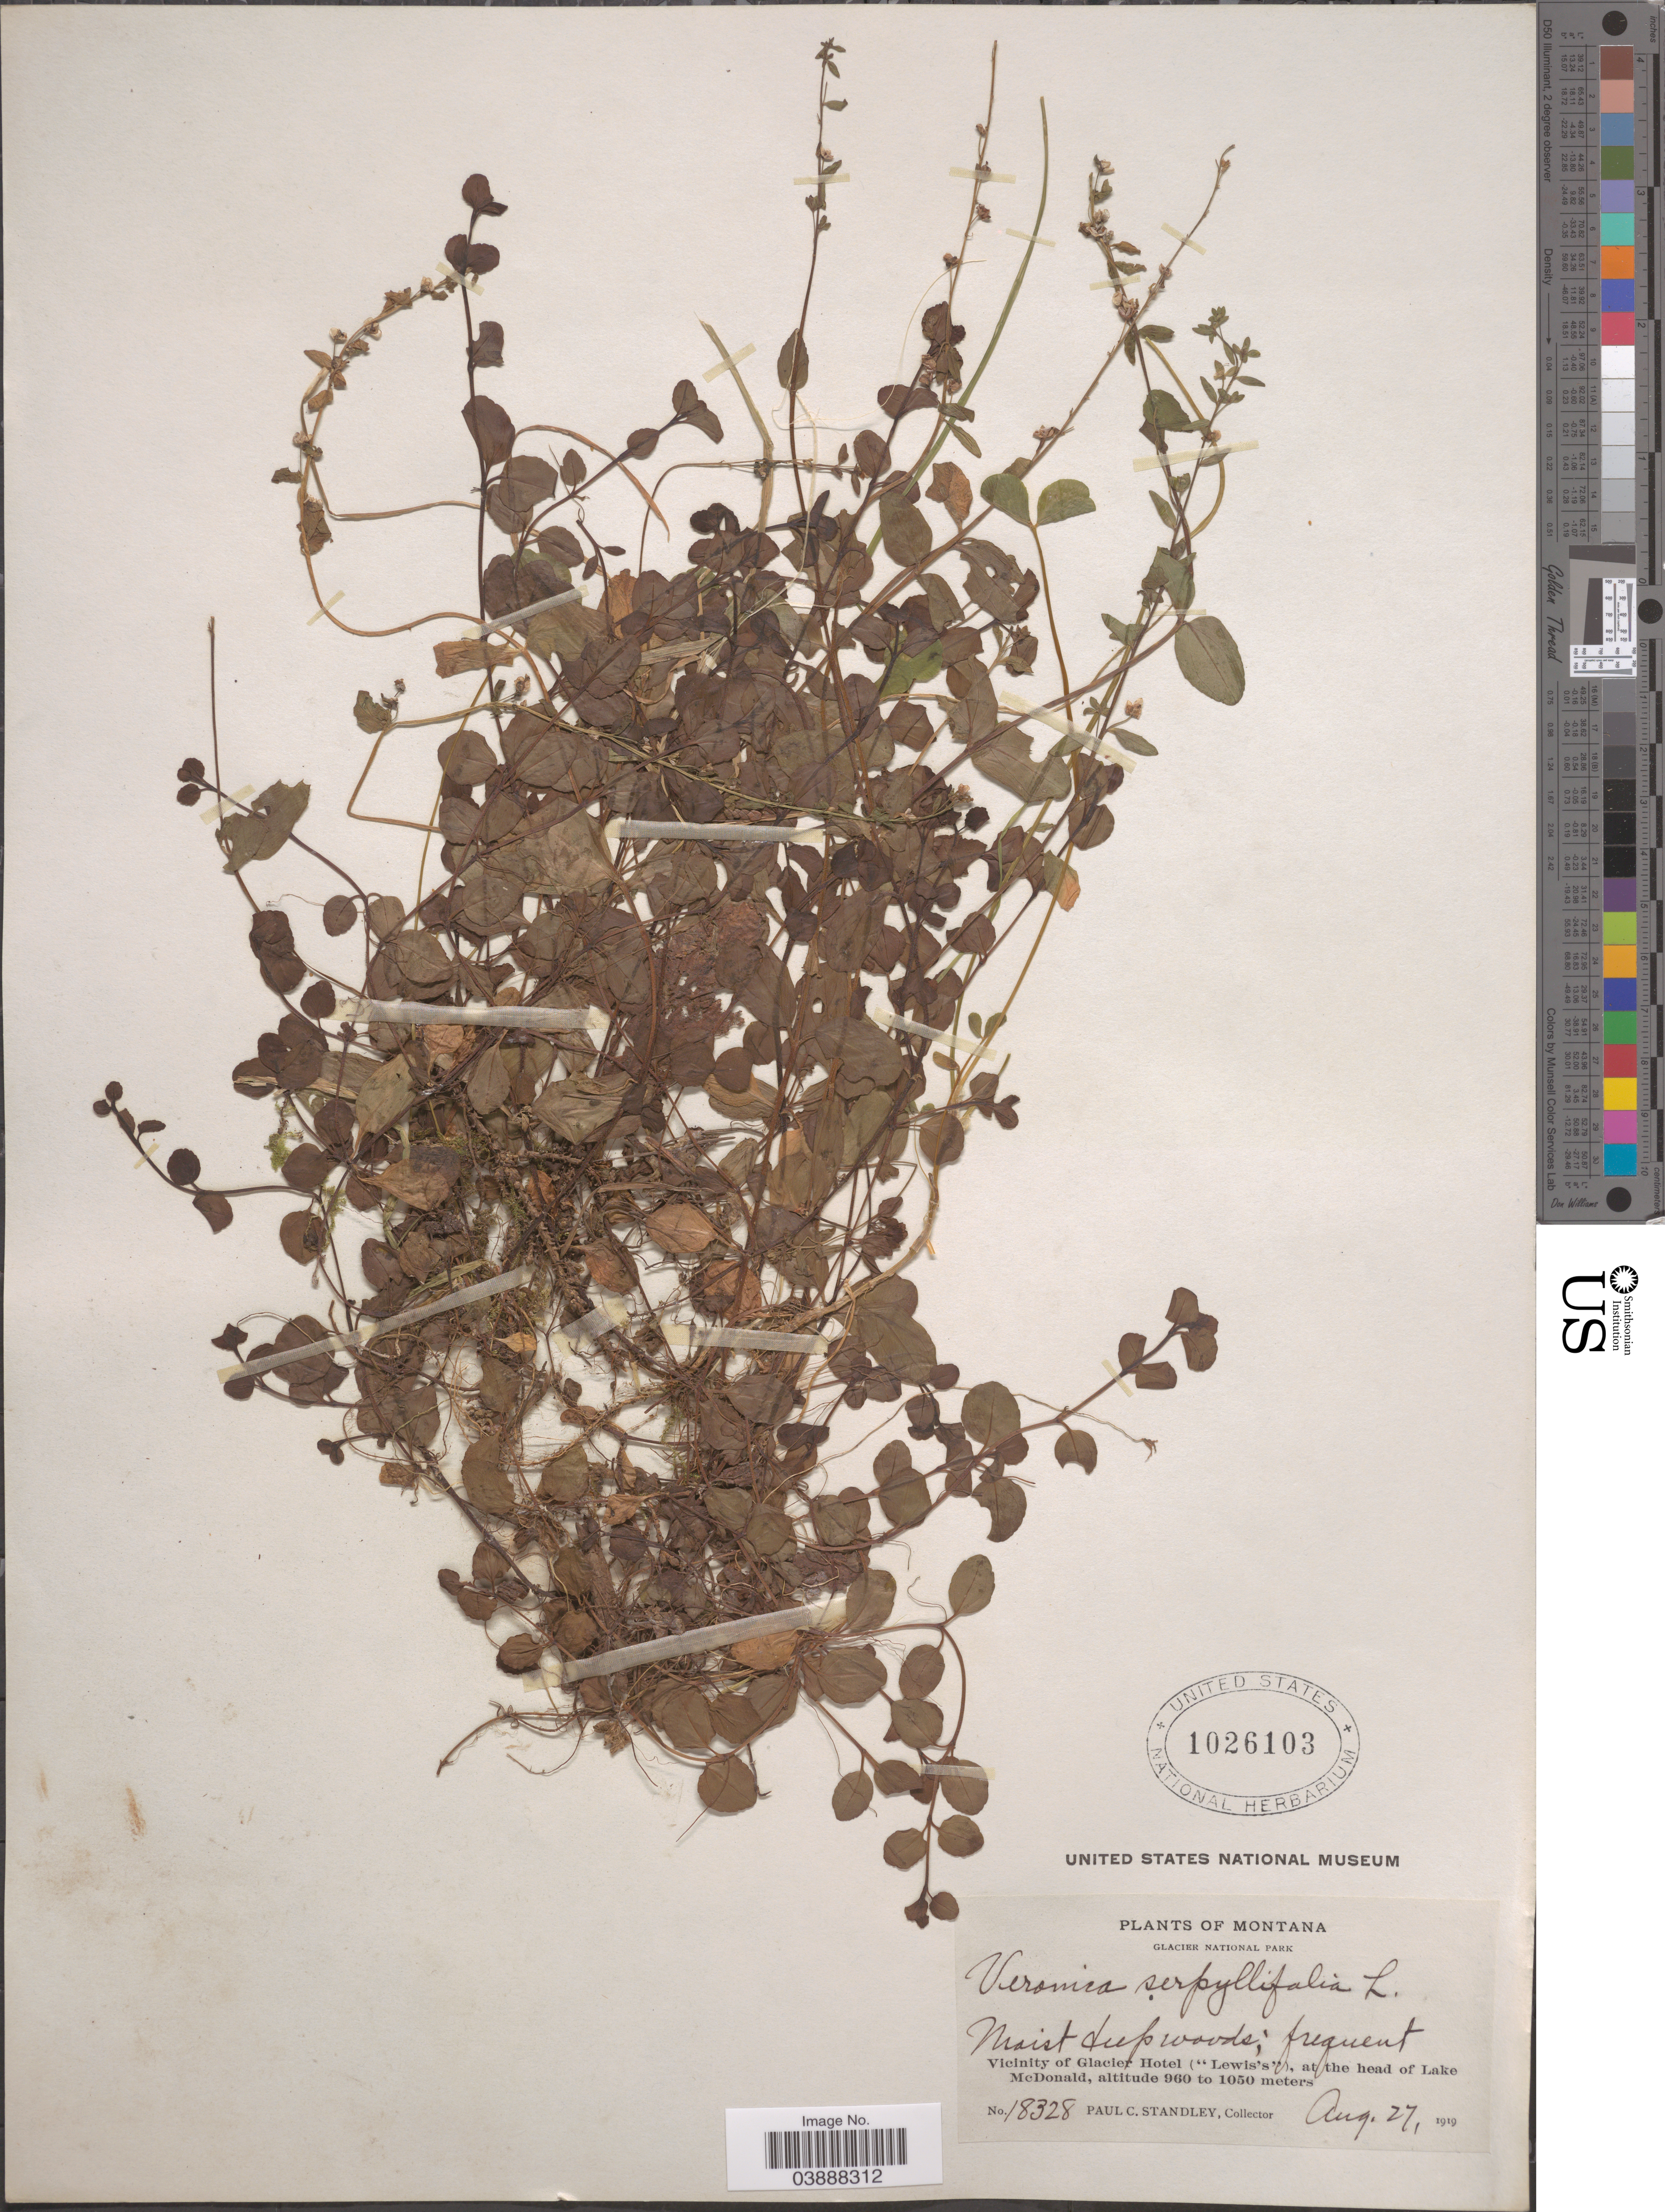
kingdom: Plantae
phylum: Tracheophyta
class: Magnoliopsida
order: Lamiales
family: Plantaginaceae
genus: Veronica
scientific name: Veronica serpyllifolia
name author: L.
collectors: P. C. Standley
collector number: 18328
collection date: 1919-08-27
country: United States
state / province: Montana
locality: Glacier National Park. Vicinity of Glacier Hotel ("Lewis's"), at the head of Lake McDonald.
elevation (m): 960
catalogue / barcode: US 1026103